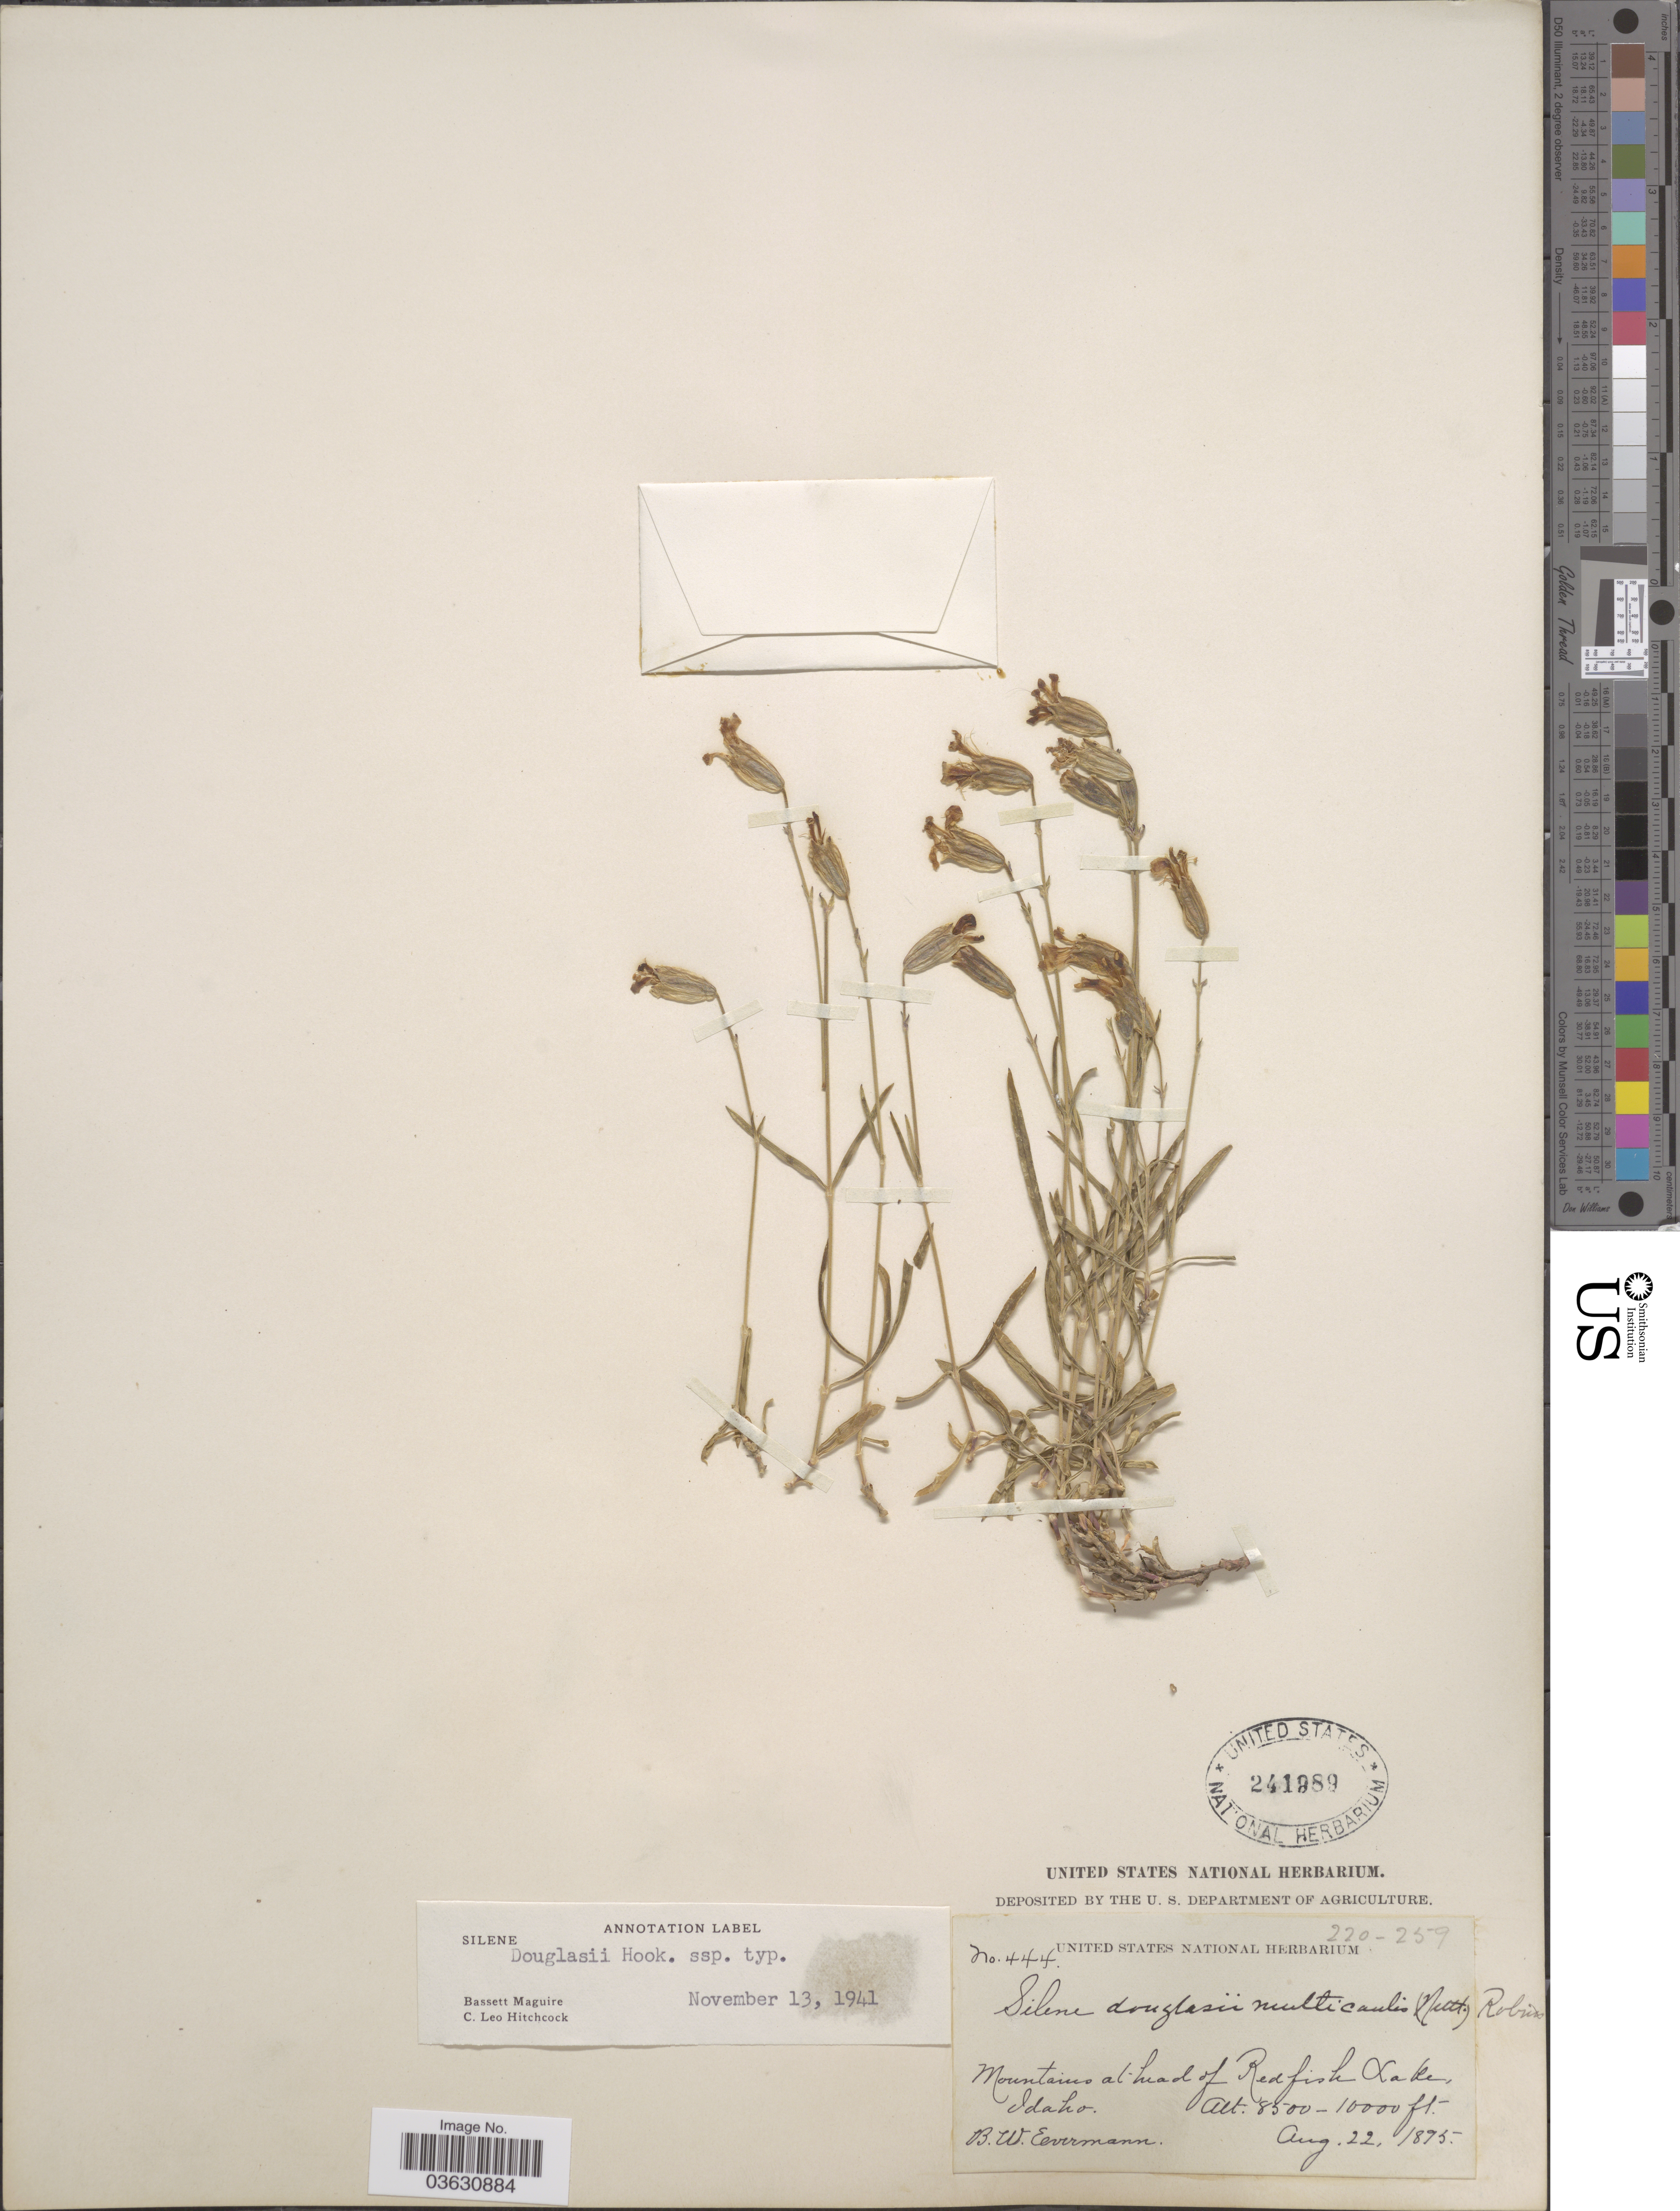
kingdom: Plantae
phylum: Tracheophyta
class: Magnoliopsida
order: Caryophyllales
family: Caryophyllaceae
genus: Silene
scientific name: Silene douglasii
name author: Hook.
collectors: B. W. Evermann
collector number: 444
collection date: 1895-08-22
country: United States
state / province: Idaho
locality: Mountains at head of Redfish Lake.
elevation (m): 2591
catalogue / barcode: US 241989